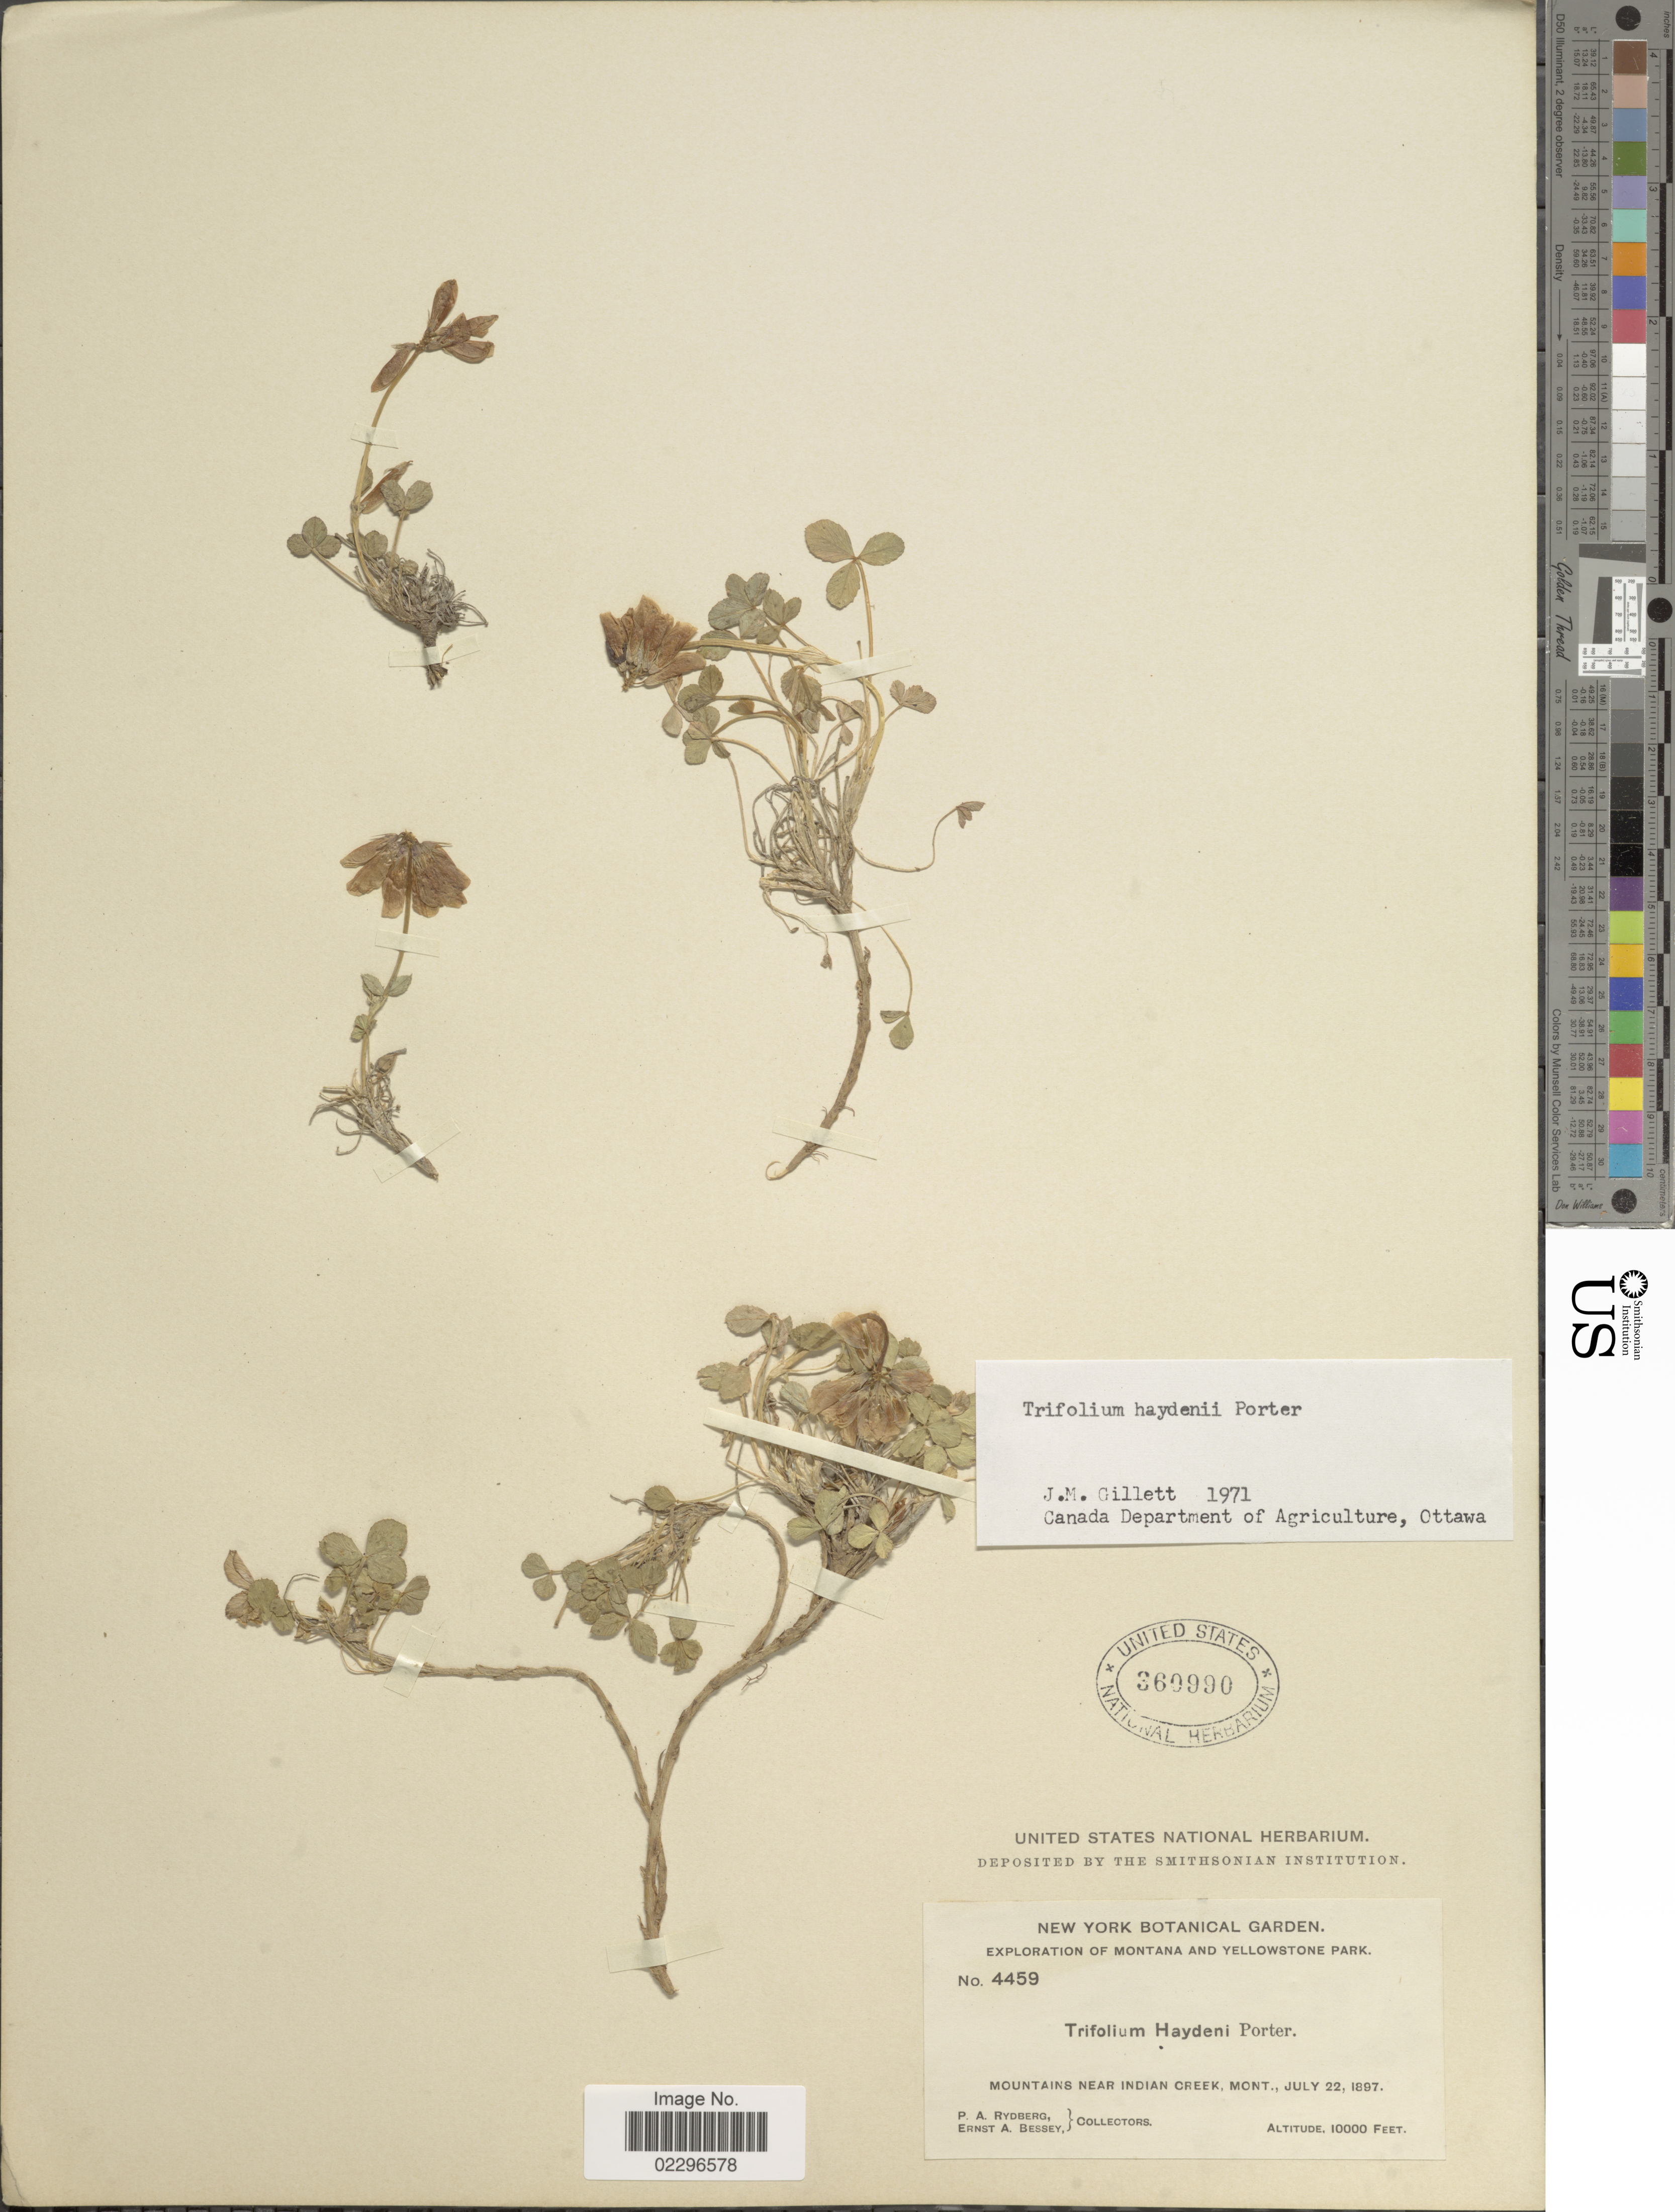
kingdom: Plantae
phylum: Tracheophyta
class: Magnoliopsida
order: Fabales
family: Fabaceae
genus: Trifolium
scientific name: Trifolium haydeni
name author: Porter in Hayden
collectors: P. A. Rydberg & E. A. Bessey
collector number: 4459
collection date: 1897-07-22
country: United States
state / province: Montana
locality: Mountains near Indian Creek, Mont., Montana and Yellowstone Park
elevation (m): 3048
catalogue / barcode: US 360990